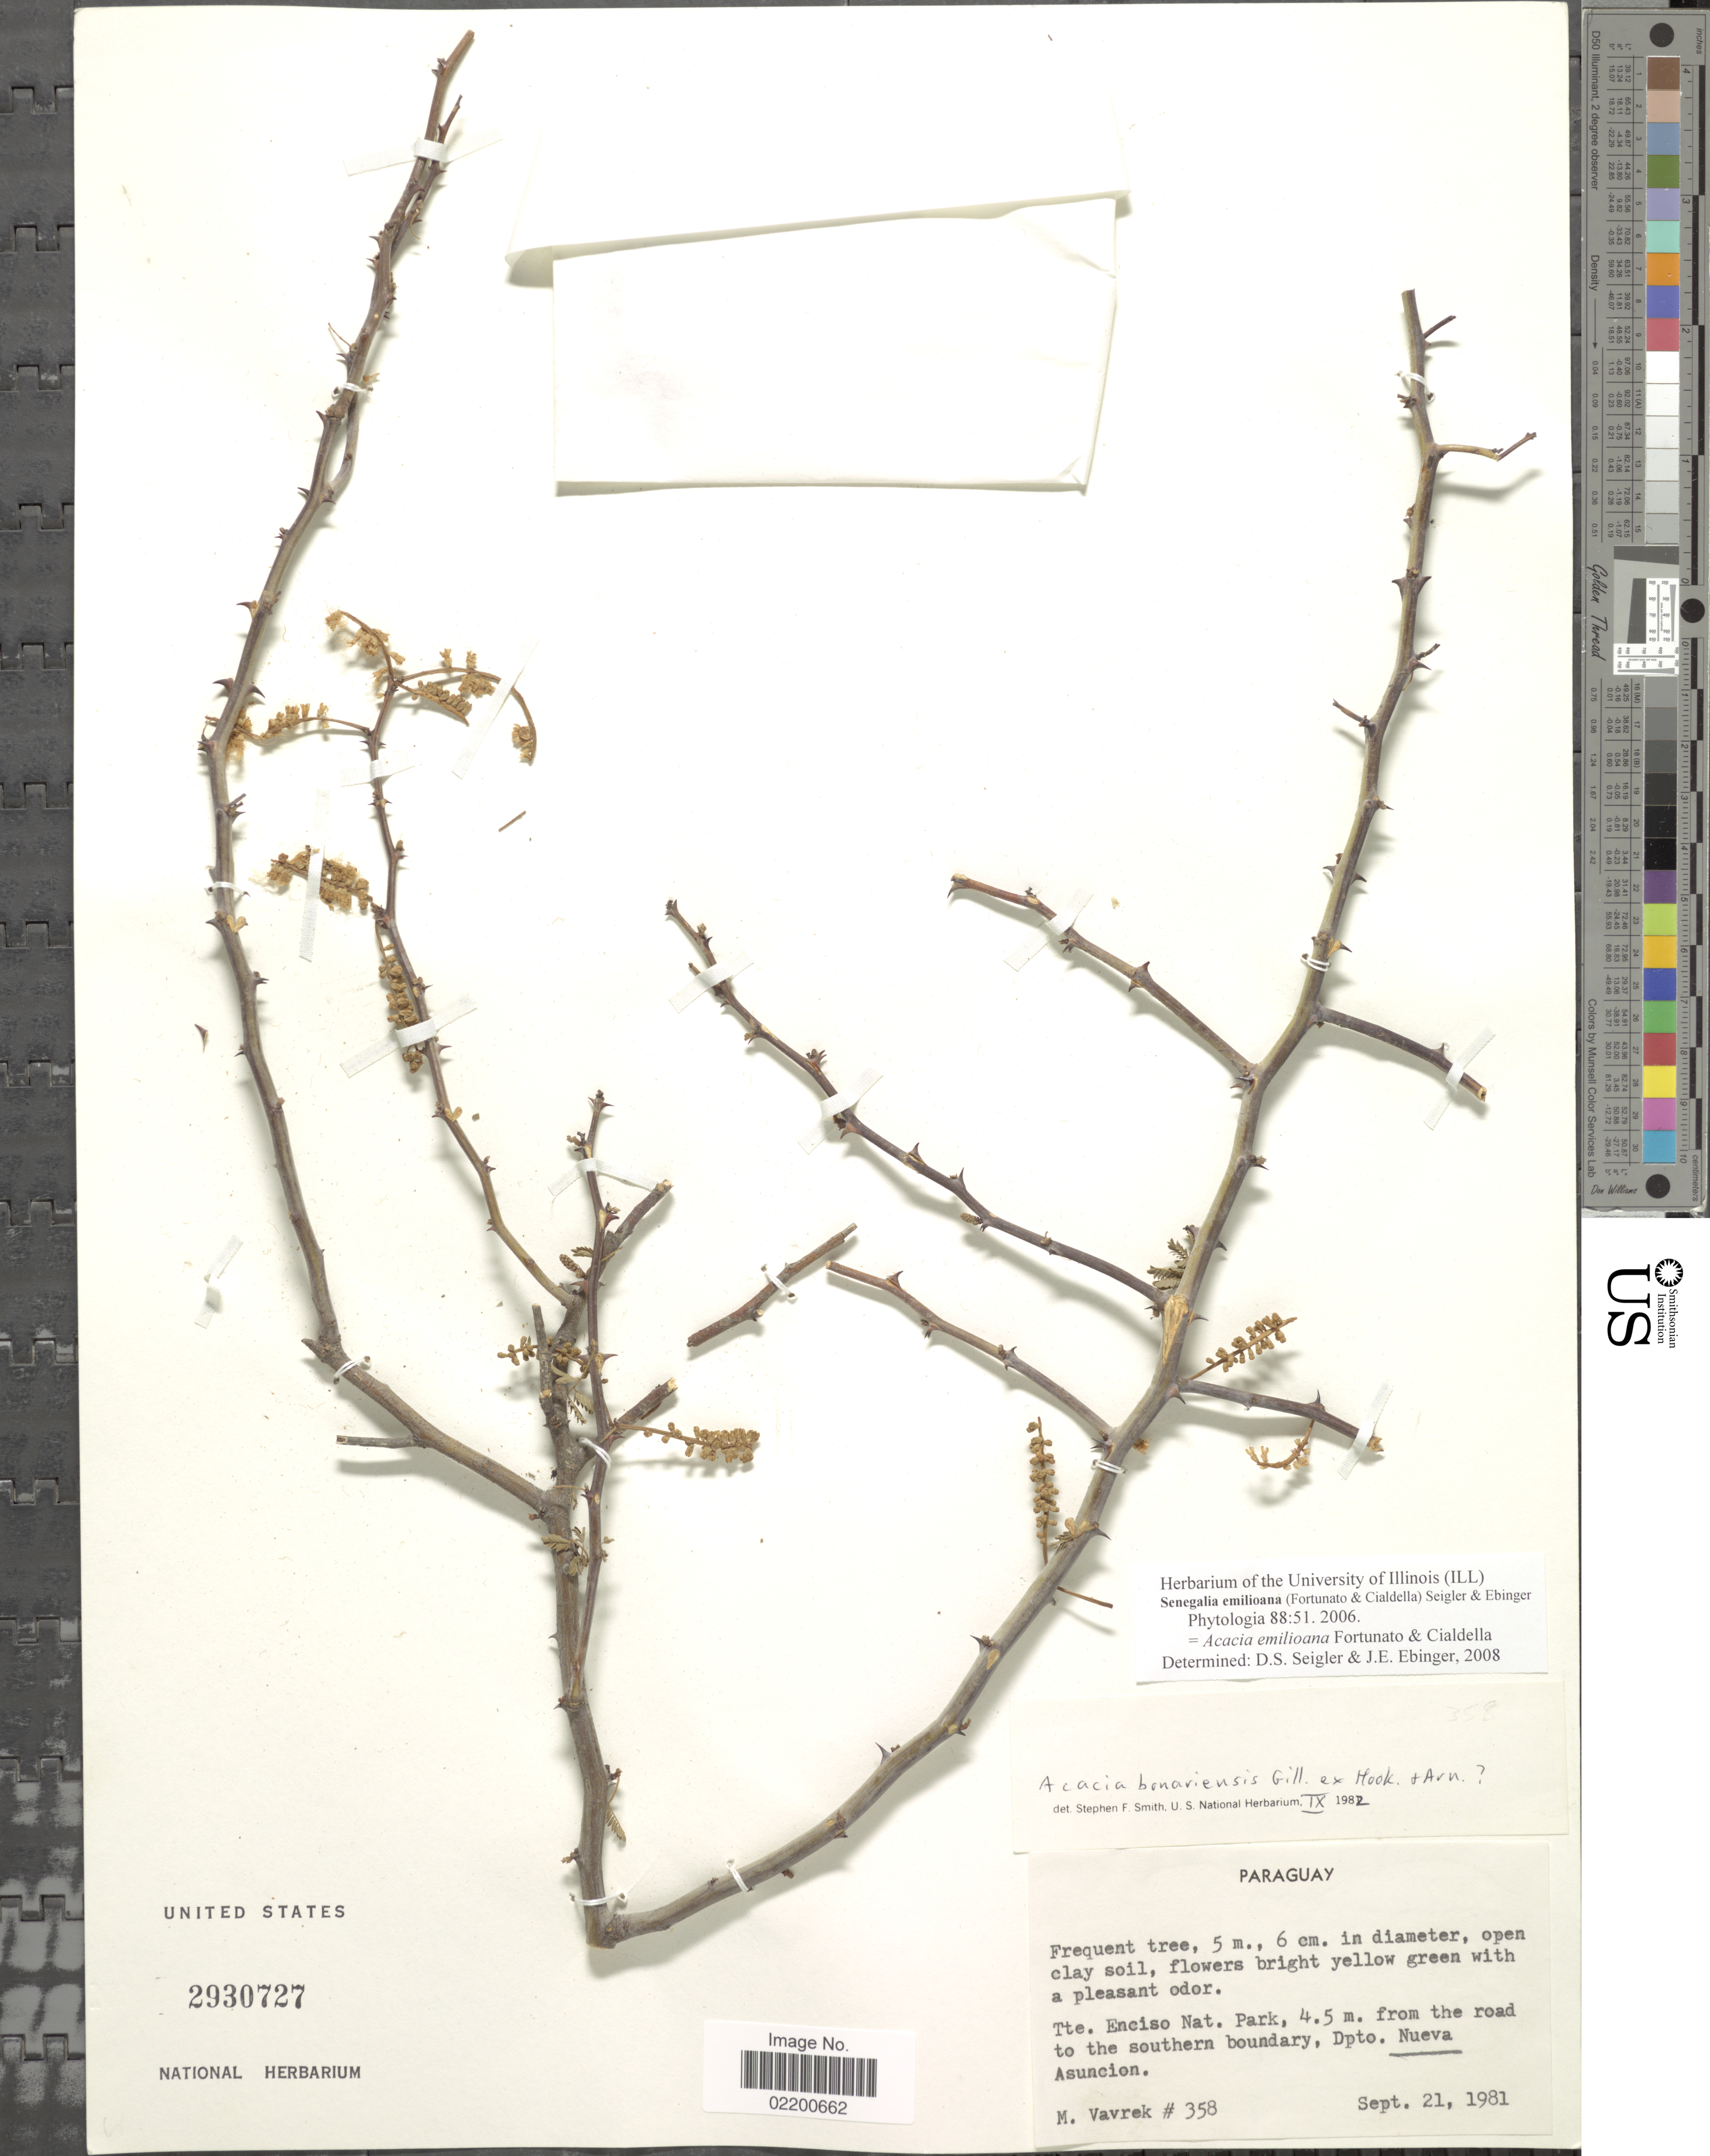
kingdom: Plantae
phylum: Tracheophyta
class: Magnoliopsida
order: Fabales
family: Fabaceae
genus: Senegalia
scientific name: Senegalia emilioana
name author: (Fortunato & Ciald.) Seigler & Ebinger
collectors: M. Vavrek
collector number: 358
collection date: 1981-09-21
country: Paraguay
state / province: Asuncion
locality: Tte. Enciso Nat. Park, from road to southern boundary, Dpto. Nueva Asuncion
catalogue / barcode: US 2930727